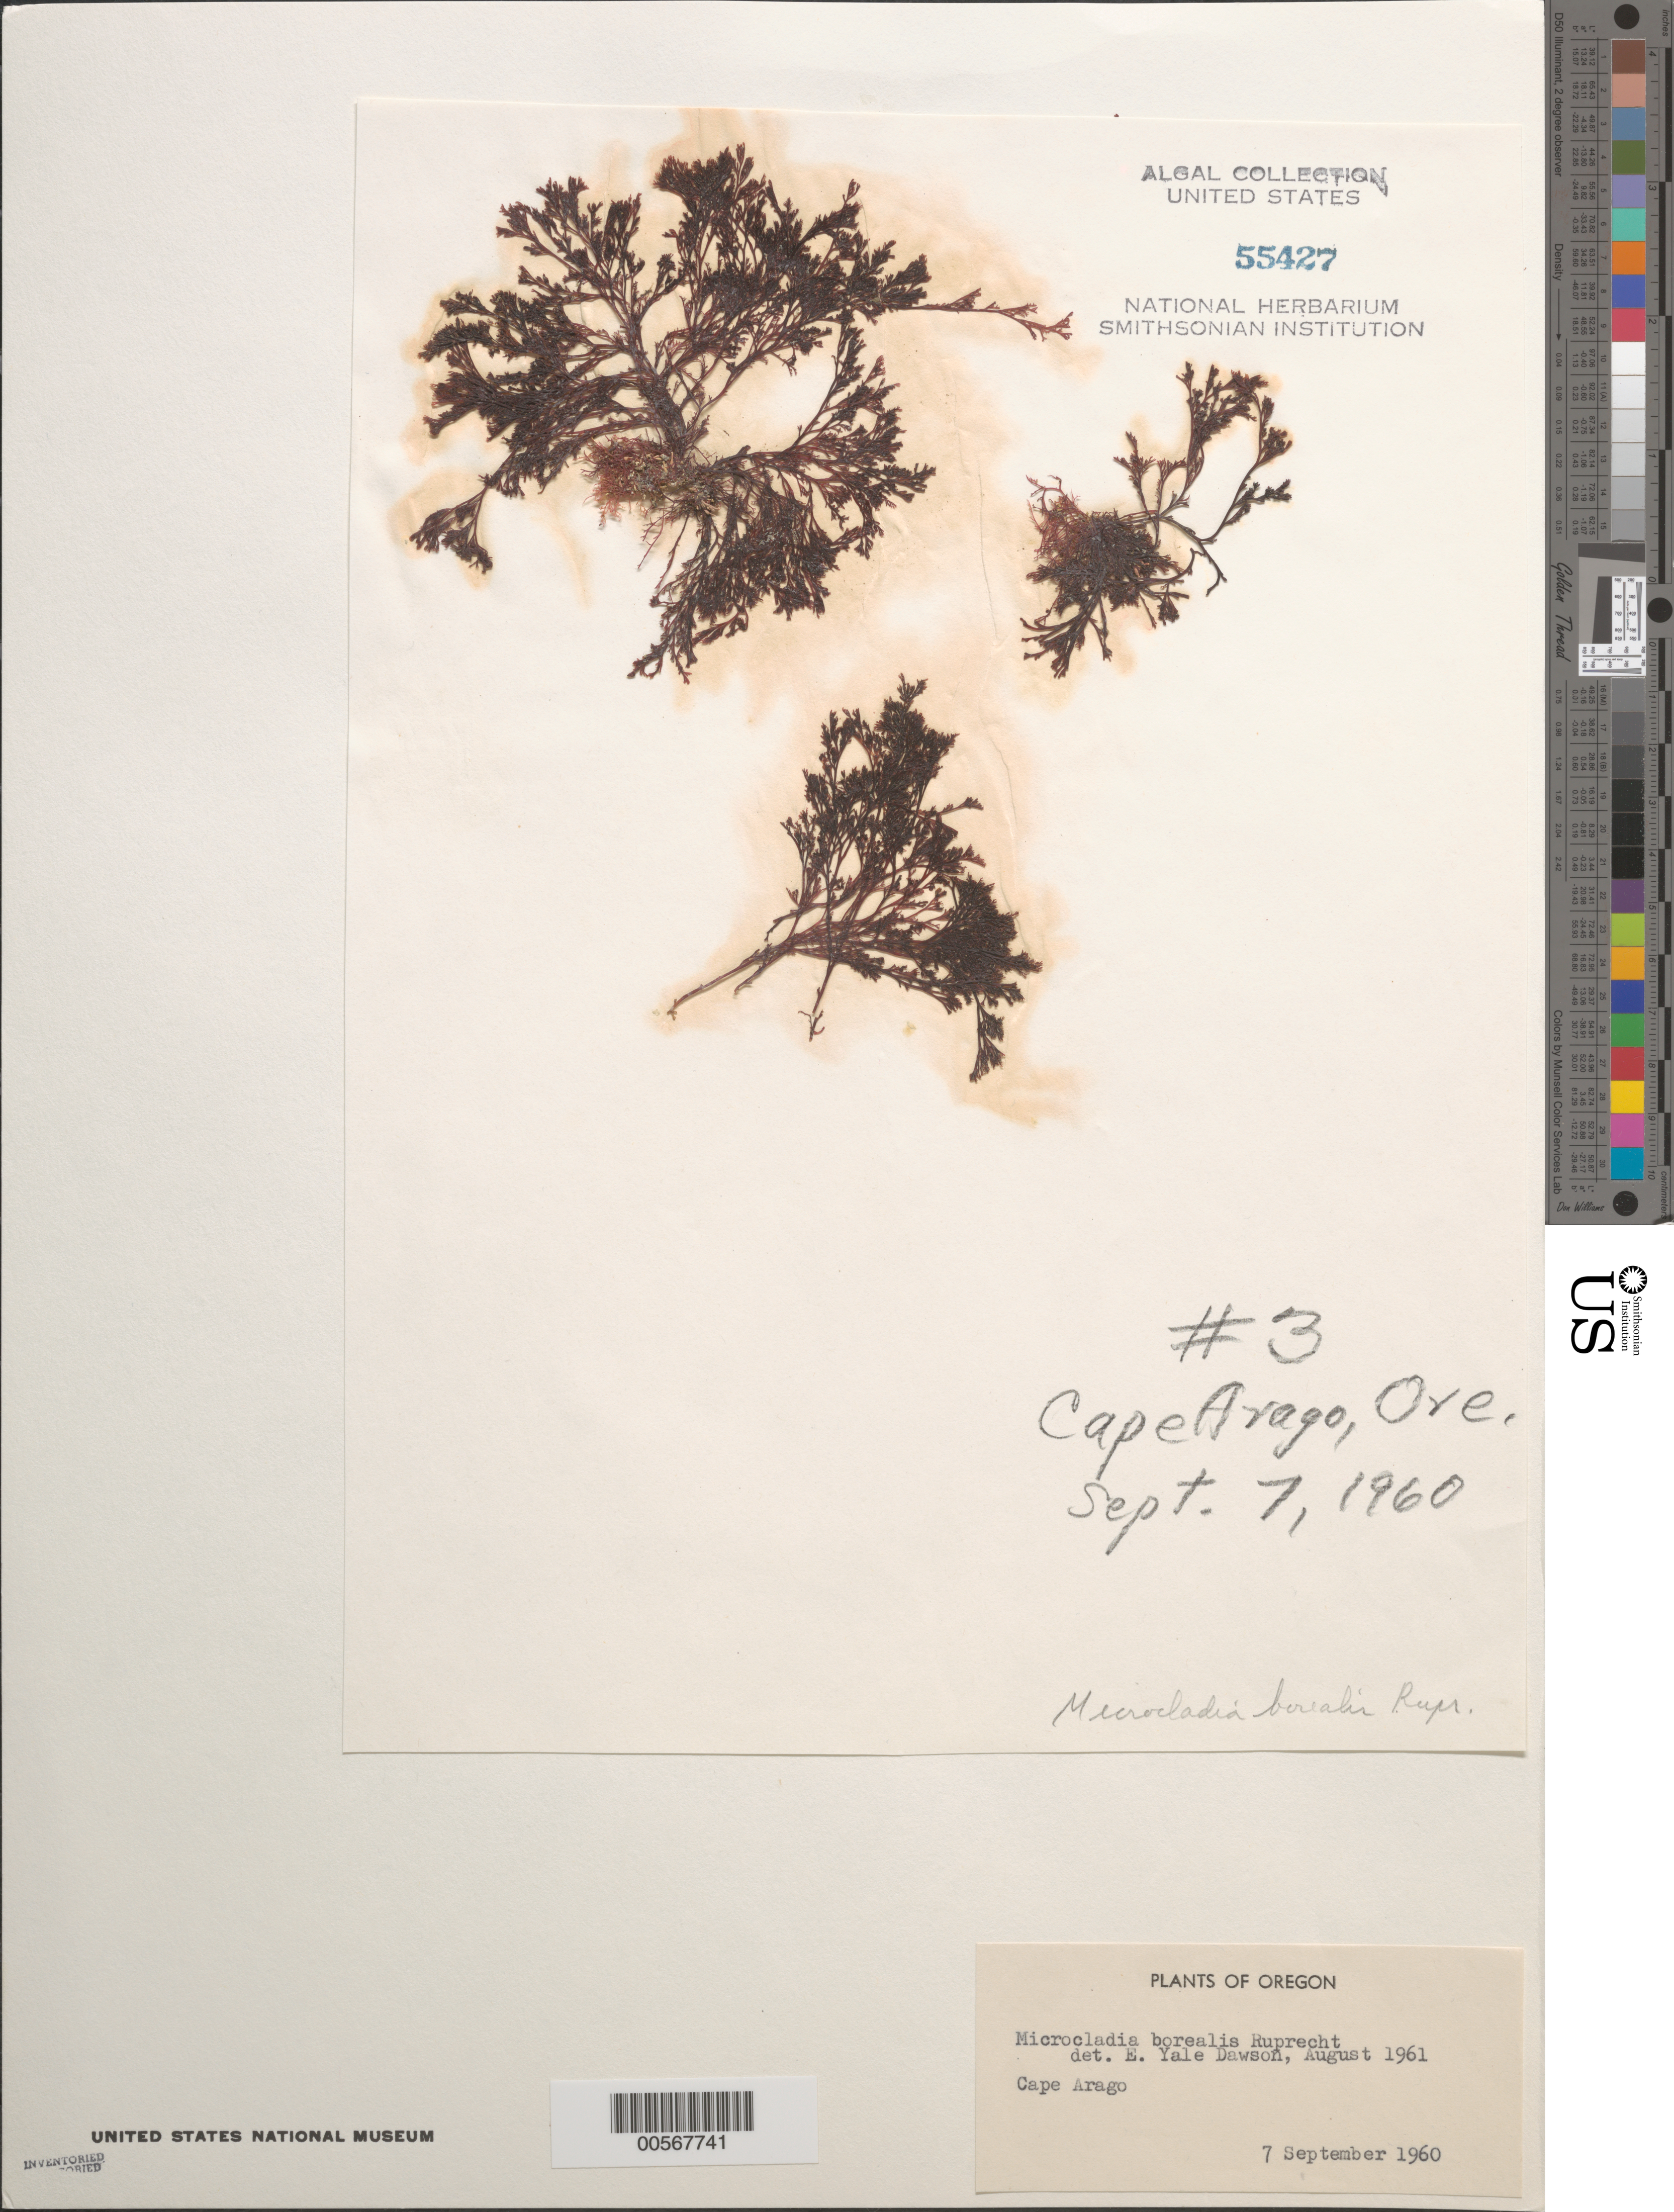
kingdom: Plantae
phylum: Rhodophyta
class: Florideophyceae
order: Ceramiales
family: Ceramiaceae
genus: Microcladia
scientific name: Microcladia borealis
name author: Rupr.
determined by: Dawson, E. Y.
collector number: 3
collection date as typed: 07 Sep 1960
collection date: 1960-09-07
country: United States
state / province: Oregon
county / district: Coos County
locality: Cape Arago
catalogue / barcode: US 55427